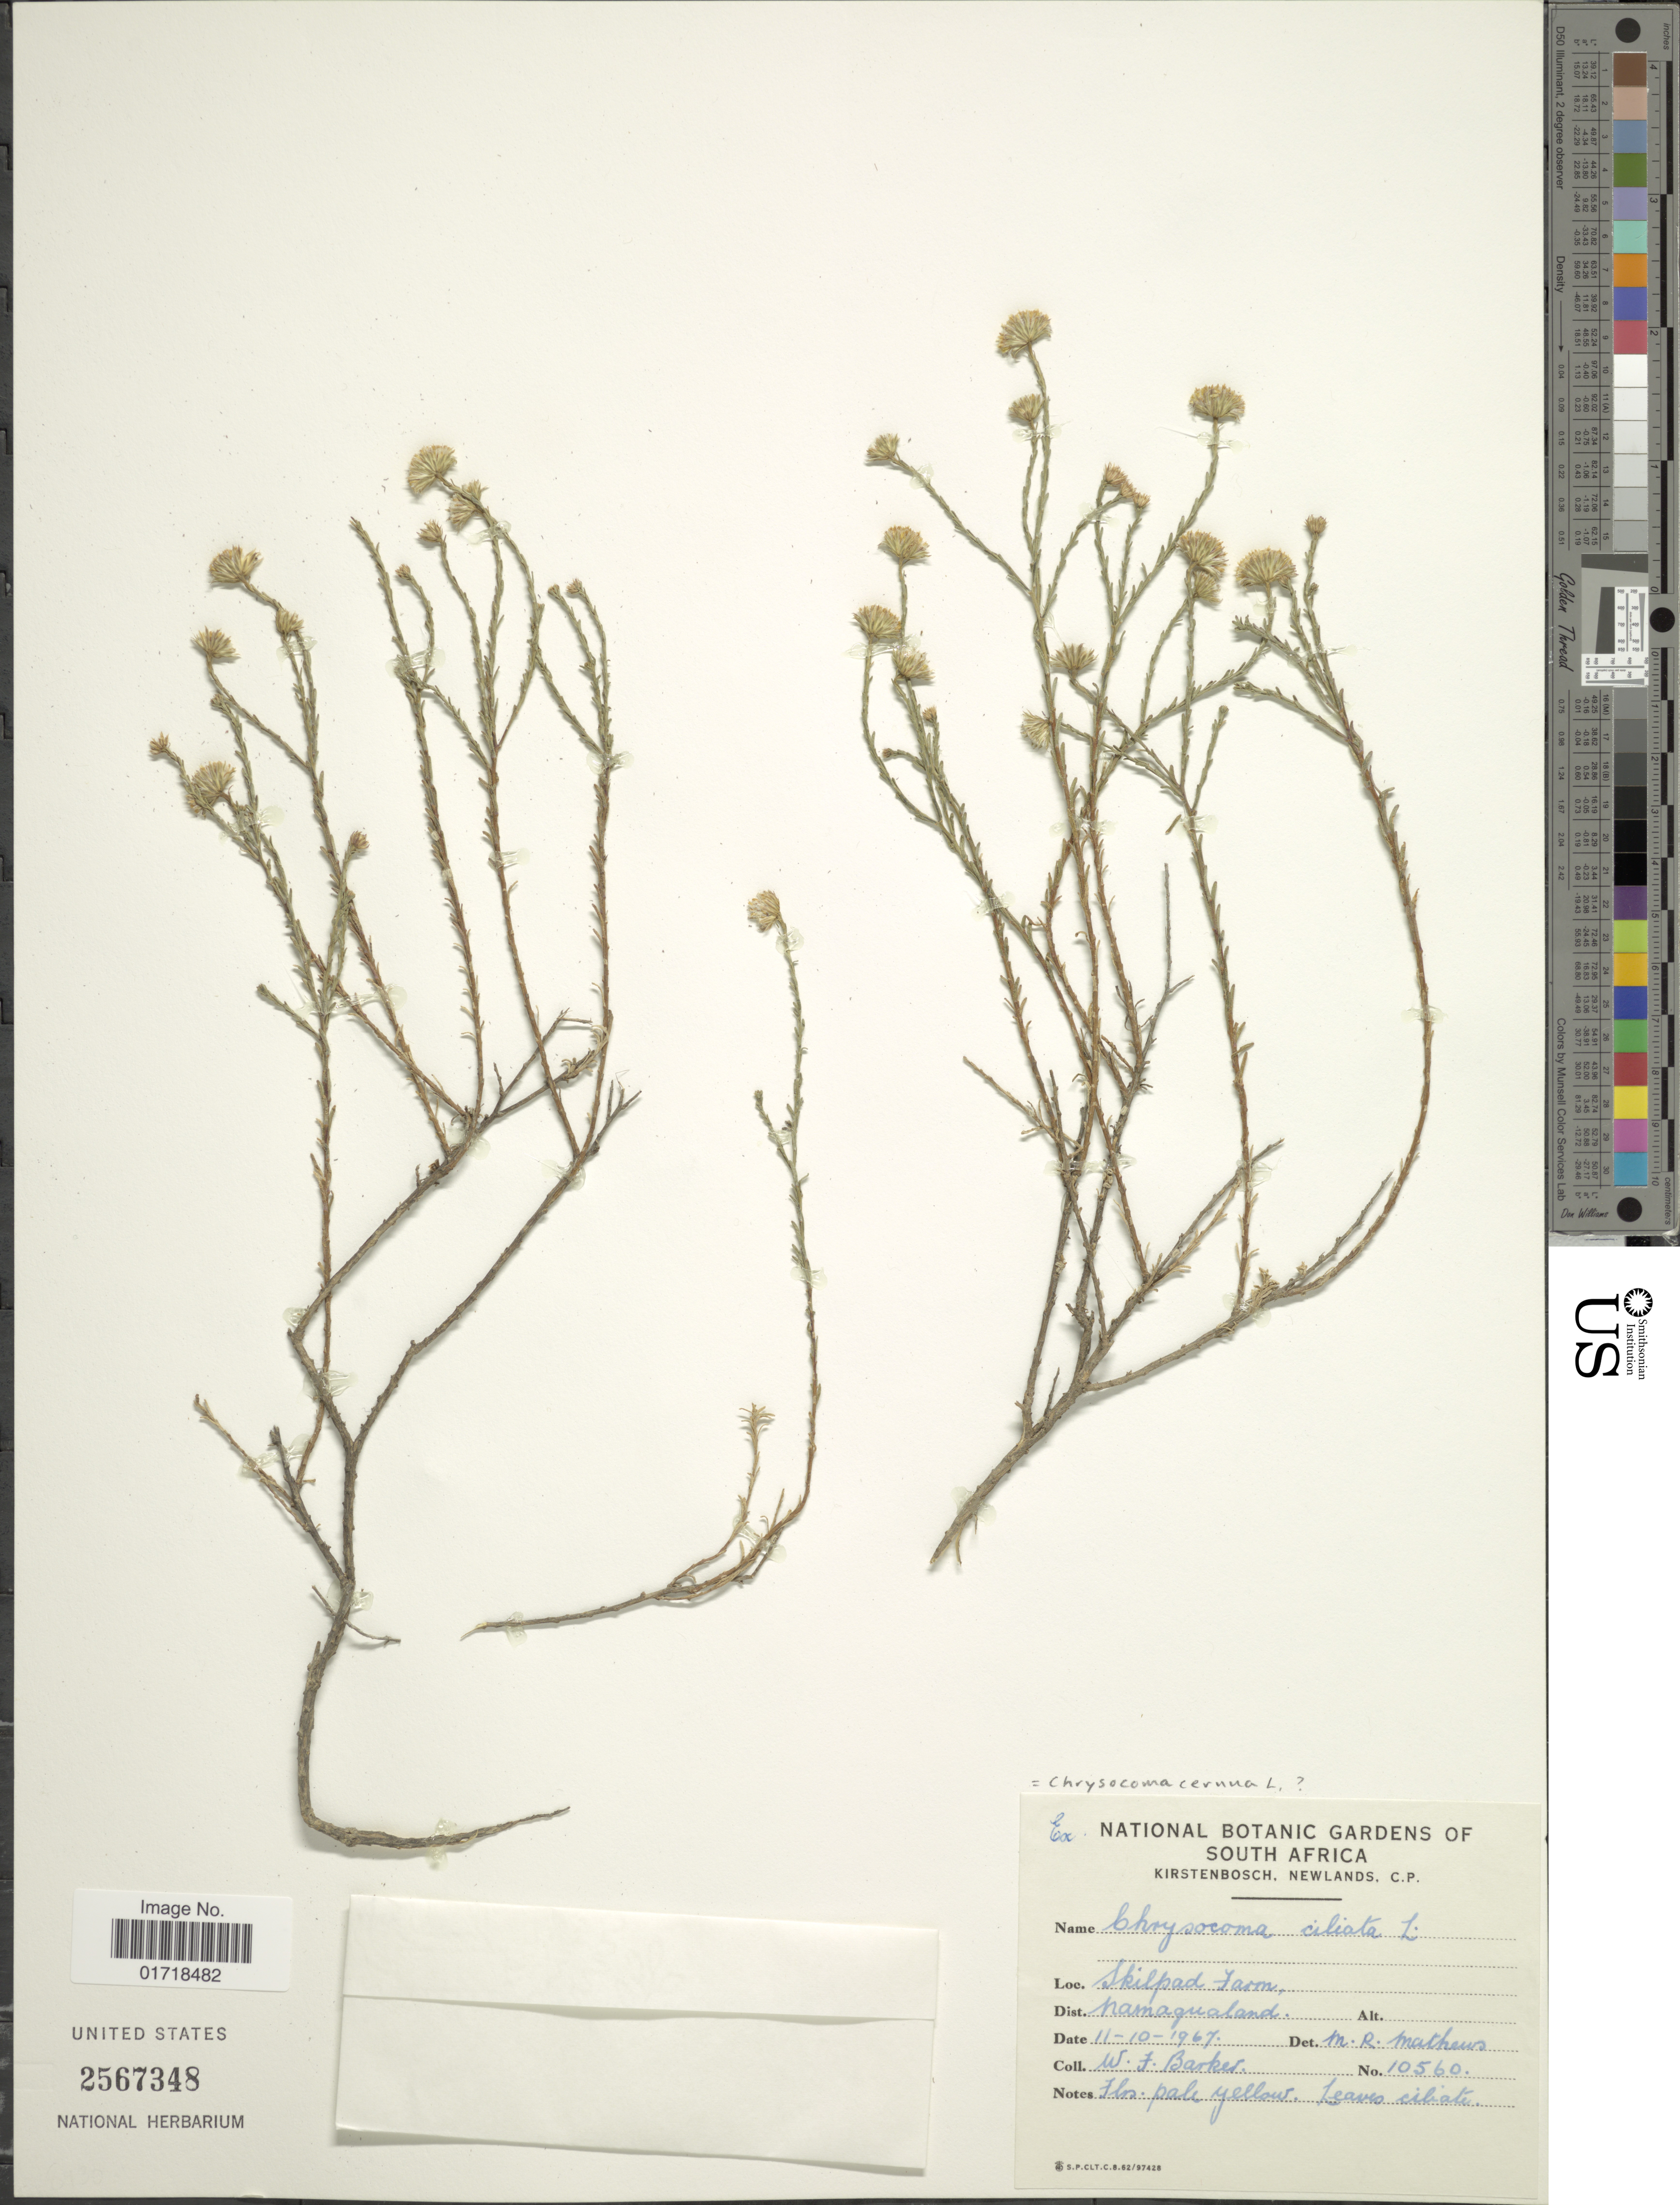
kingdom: Plantae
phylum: Tracheophyta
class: Magnoliopsida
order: Asterales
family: Asteraceae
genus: Chrysocoma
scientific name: Chrysocoma cernua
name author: L.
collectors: W. F. Barker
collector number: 10560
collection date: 1967-10-11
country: South Africa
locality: Skilpad Farm, Namagualand.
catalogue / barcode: US 2567348